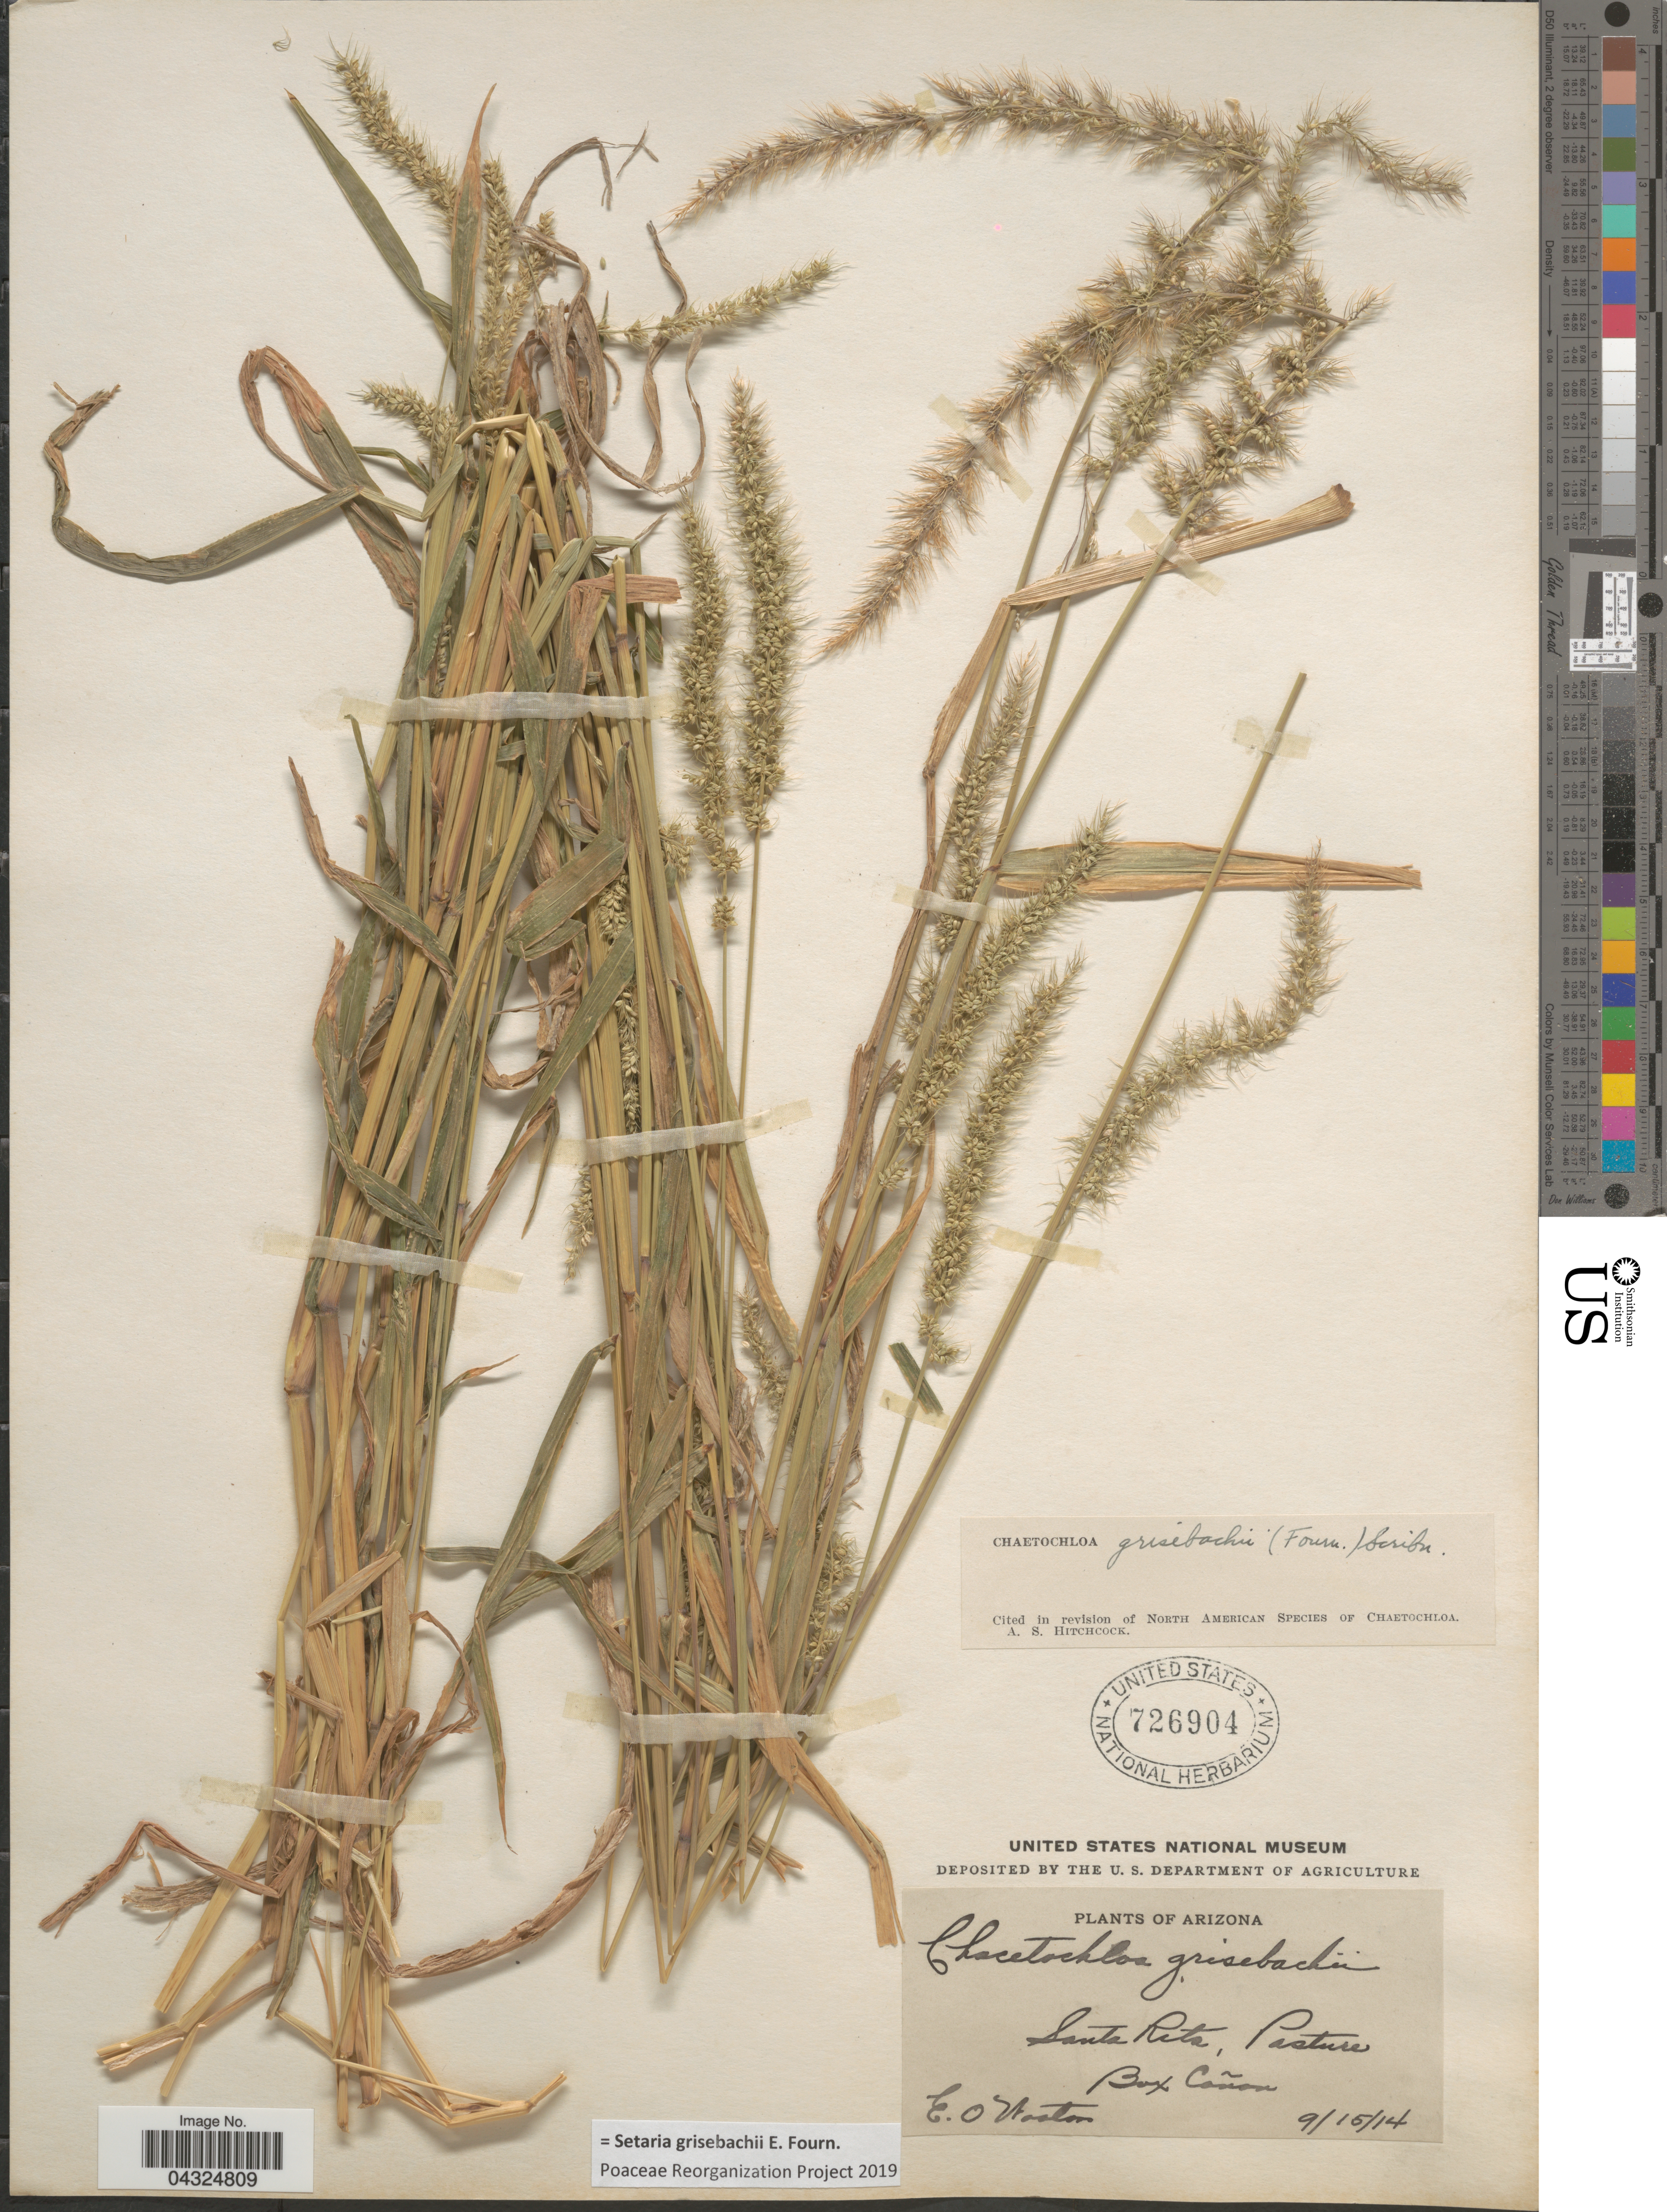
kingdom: Plantae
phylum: Tracheophyta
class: Liliopsida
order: Poales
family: Poaceae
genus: Setaria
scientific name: Setaria grisebachii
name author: E. Fourn.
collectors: E. O. Wooton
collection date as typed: Transcribed d/m/y: 15/9/14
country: United States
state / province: Arizona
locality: Santa Rita, Pasture. Box Cañon.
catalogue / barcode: US 726904